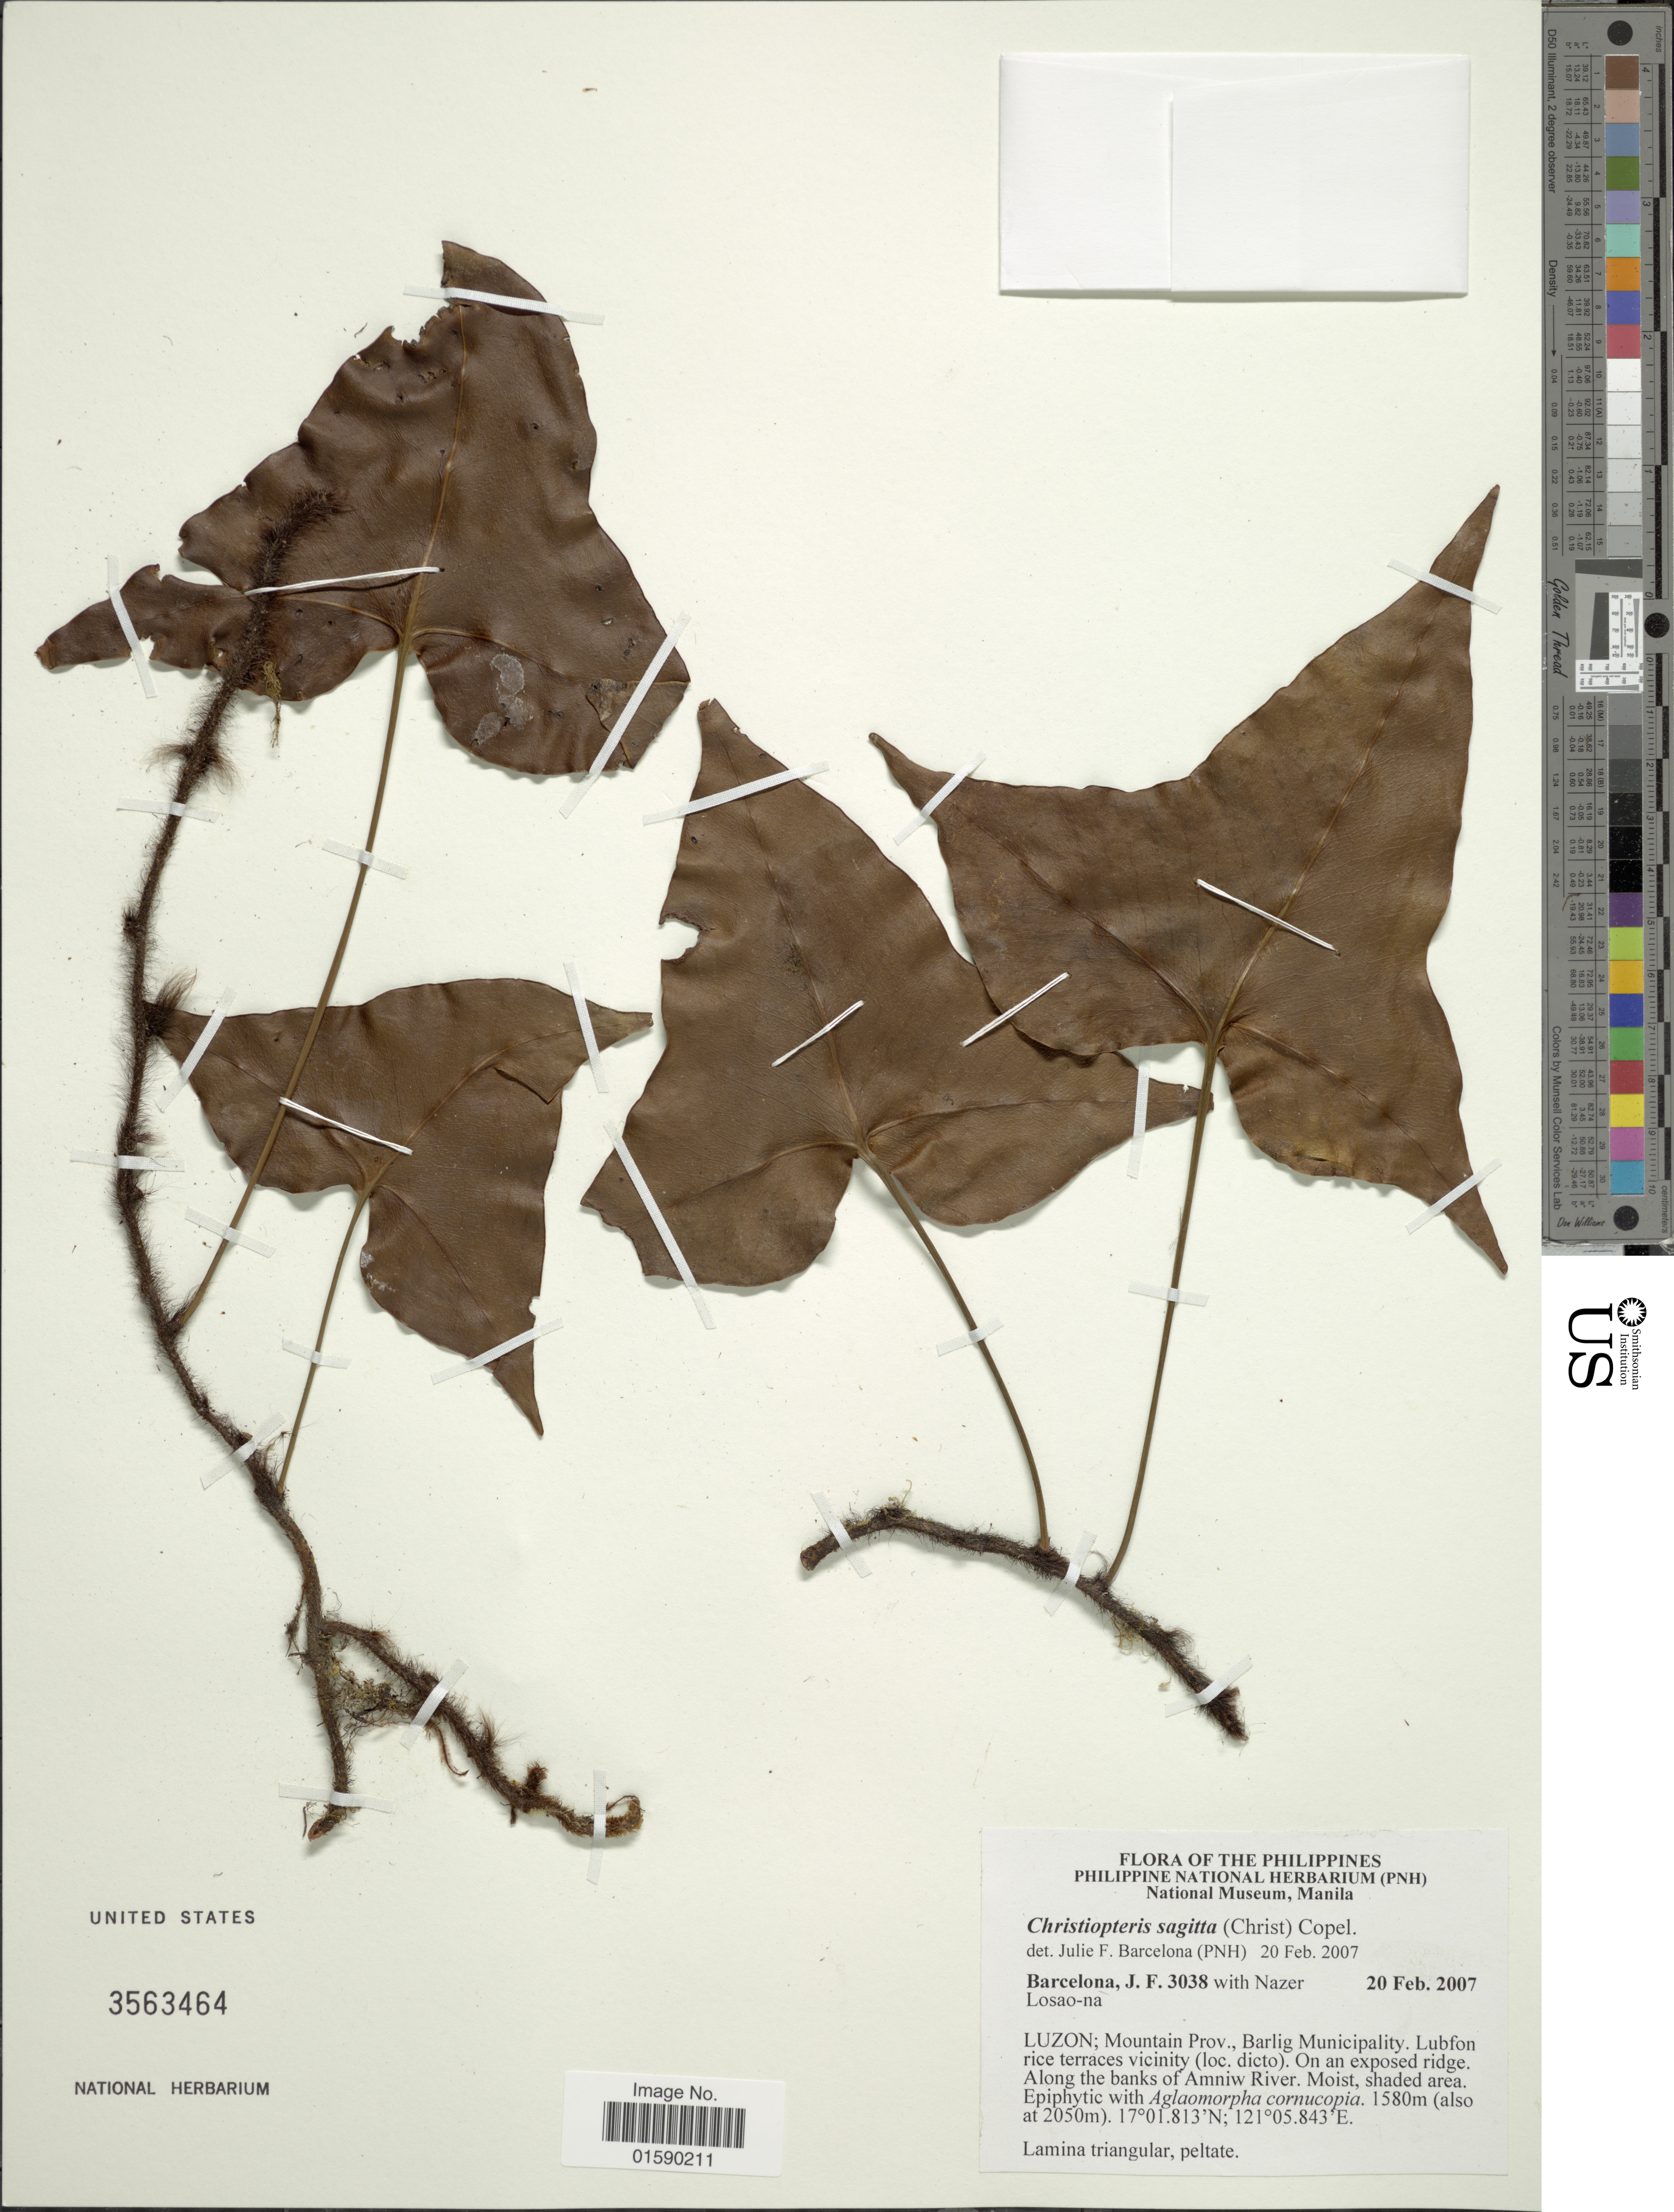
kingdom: Plantae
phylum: Tracheophyta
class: Polypodiopsida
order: Polypodiales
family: Polypodiaceae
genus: Christiopteris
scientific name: Christiopteris sagitta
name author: (Christ) Copel.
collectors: J. F. Barcelona & N. Losao-na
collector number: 3038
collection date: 2007-02-20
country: Philippines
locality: Luzon: Mountain Prov., Barlig Municipality, Lubfon rice terraces vicinity (loc. dicto). along the banks of Amniw River.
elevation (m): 1580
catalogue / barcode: US 3563464